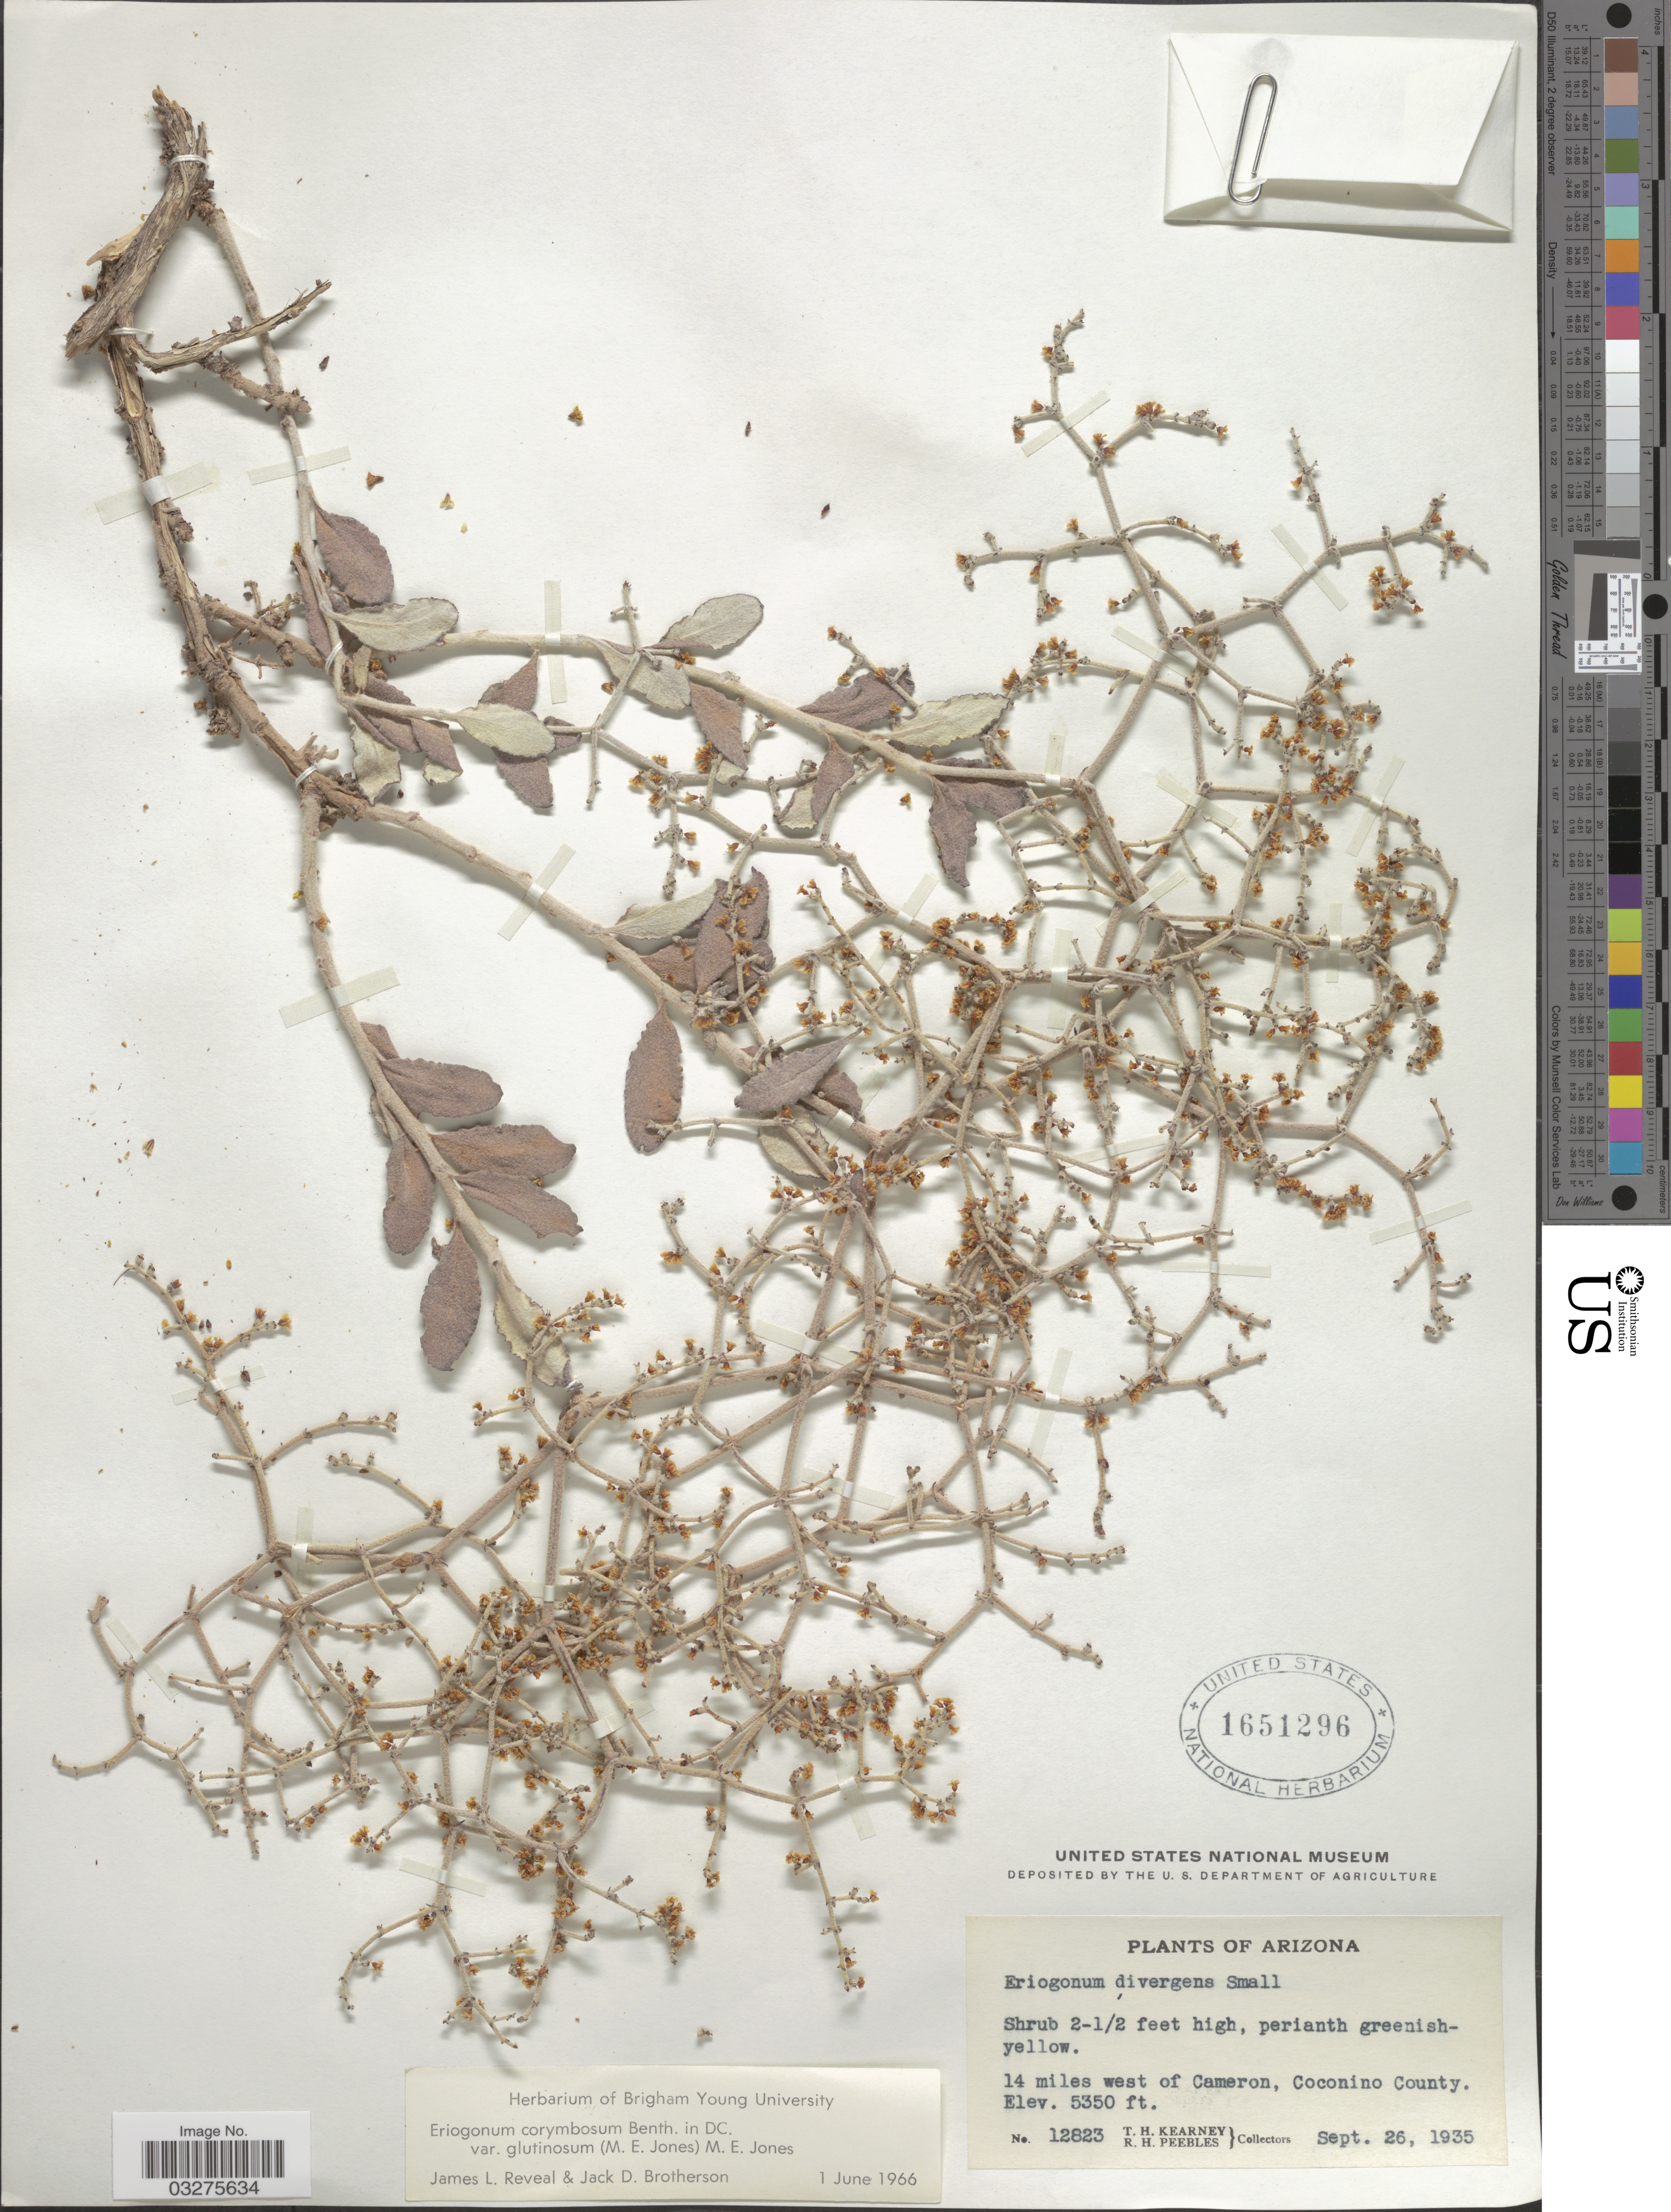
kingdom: Plantae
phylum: Tracheophyta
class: Magnoliopsida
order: Caryophyllales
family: Polygonaceae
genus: Eriogonum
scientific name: Eriogonum corymbosum var. glutinosum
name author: (M.E. Jones) M.E. Jones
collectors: T. H. Kearney & R. H. Peebles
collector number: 12823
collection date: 1935-09-26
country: United States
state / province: Arizona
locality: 14 miles west of Cameron, Coconino County.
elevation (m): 1631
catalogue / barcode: US 1651296